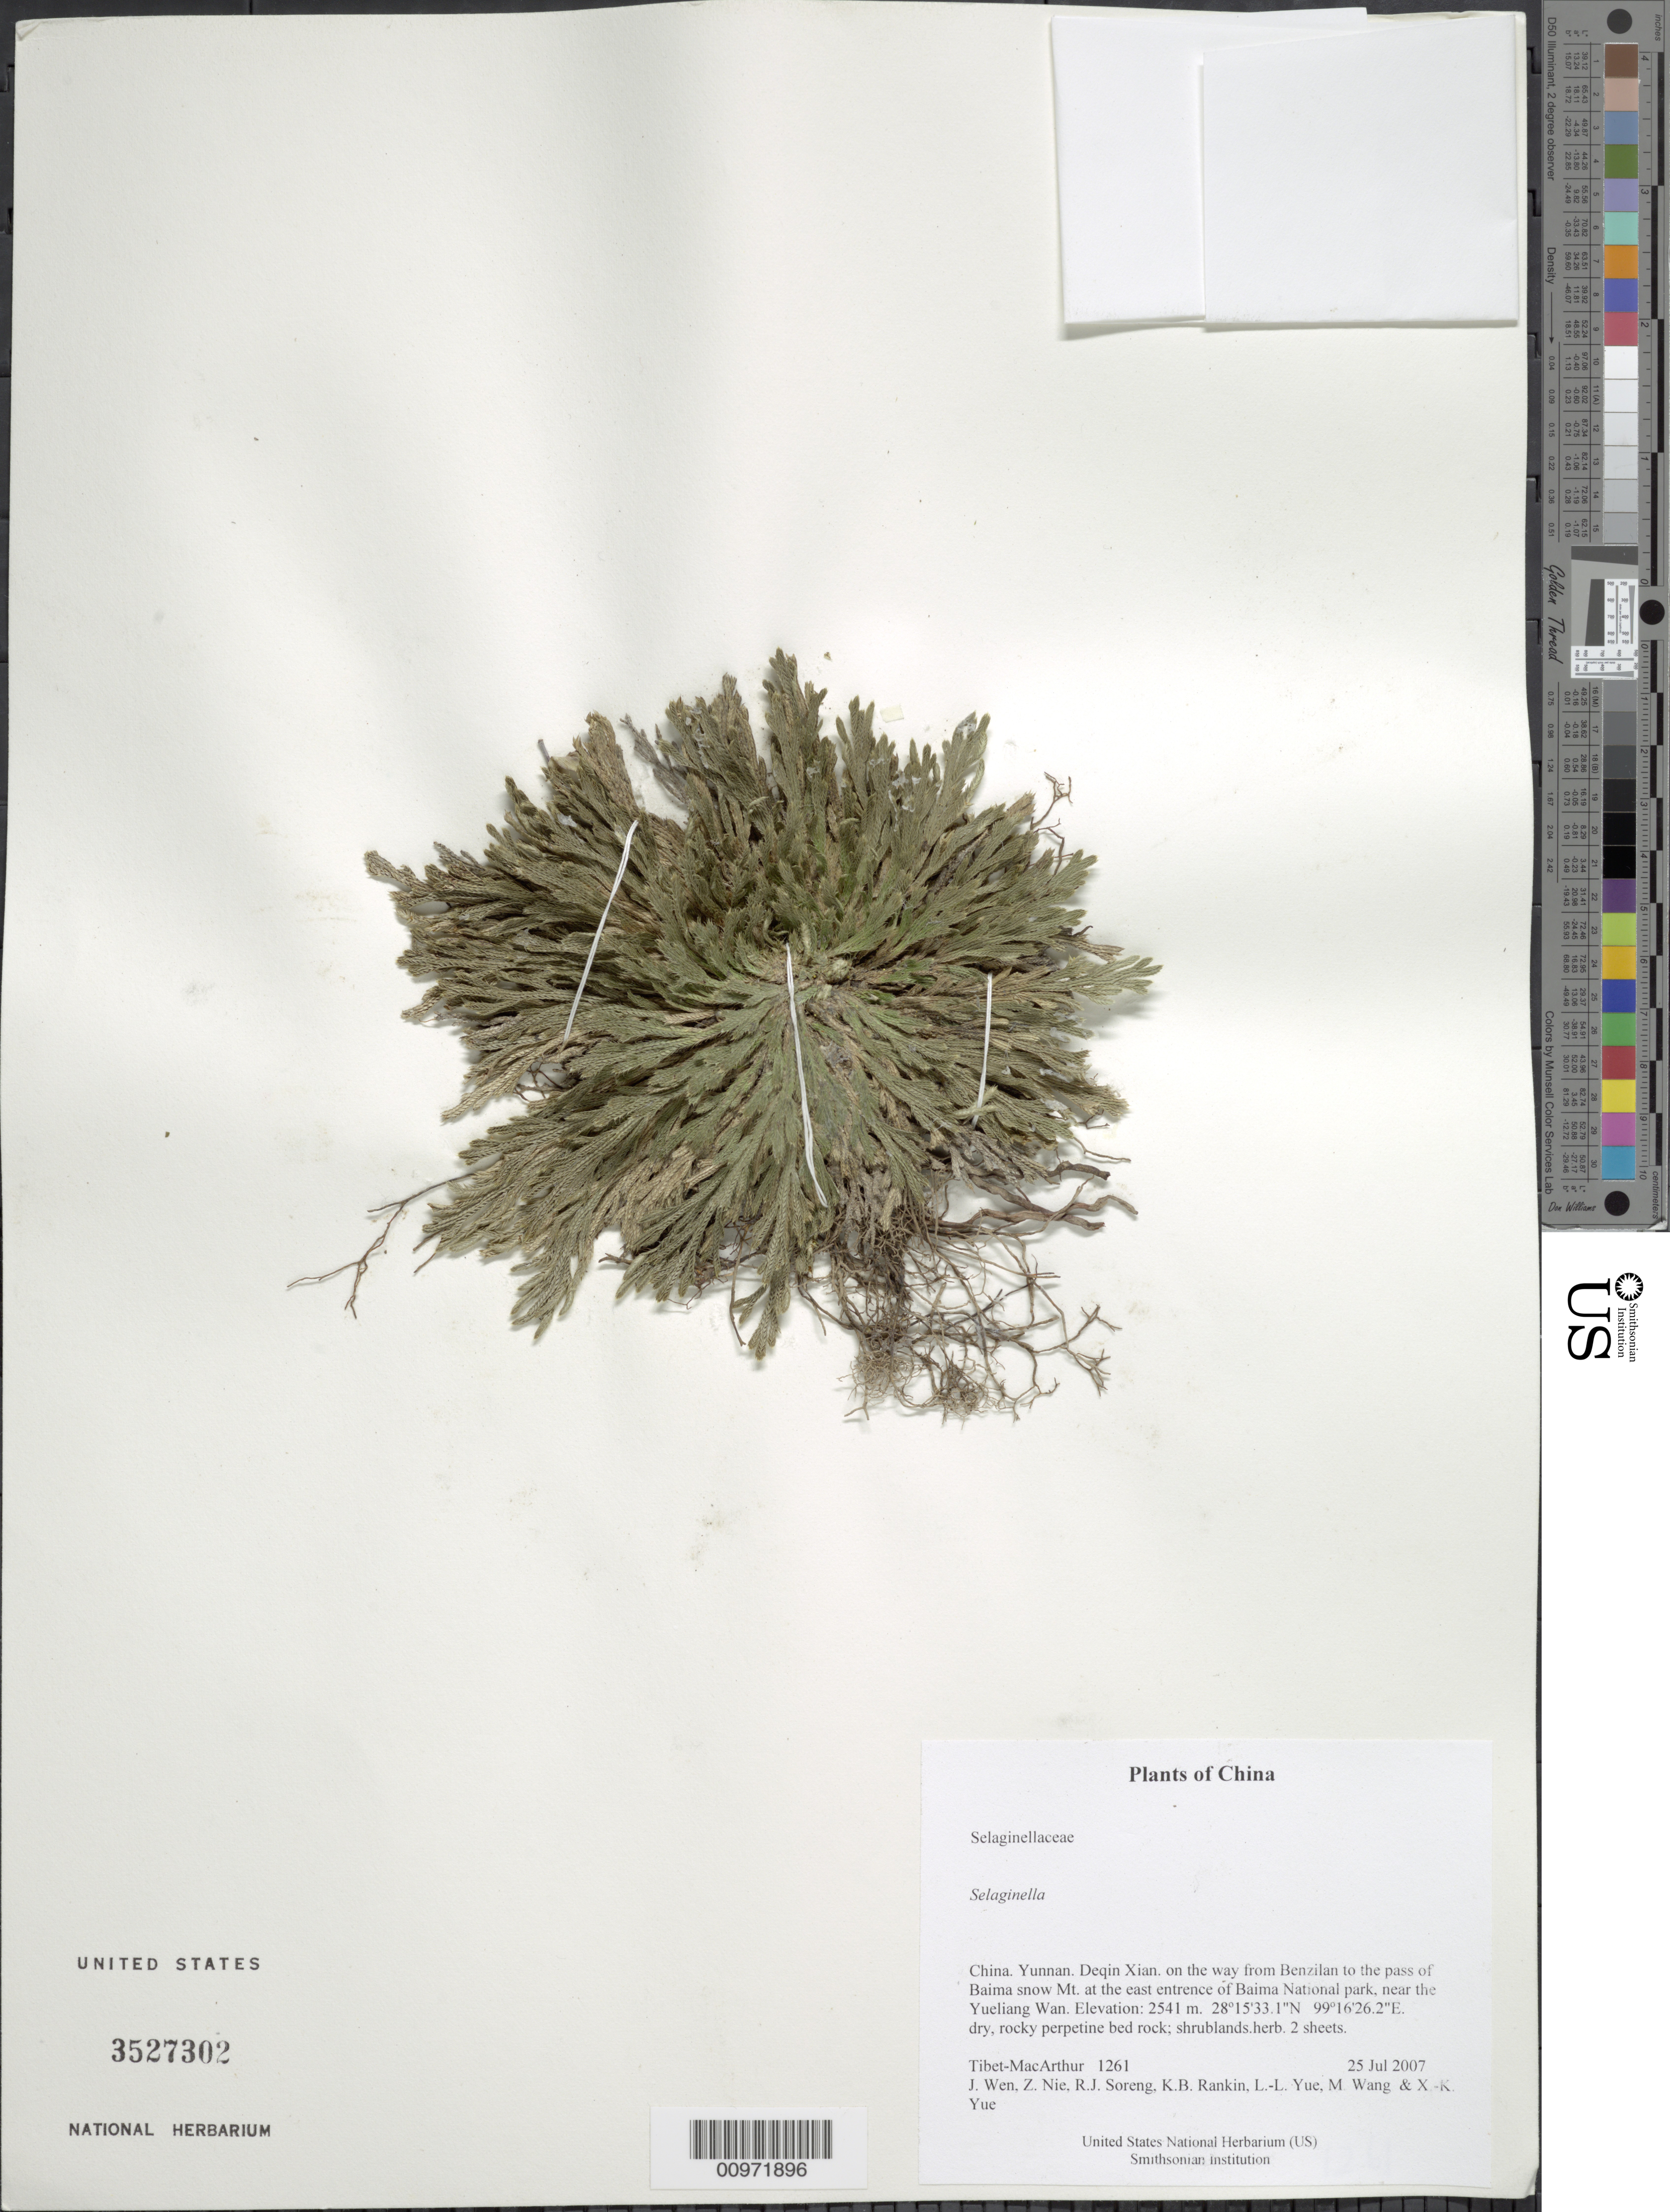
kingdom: Plantae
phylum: Tracheophyta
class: Lycopodiopsida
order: Selaginellales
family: Selaginellaceae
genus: Selaginella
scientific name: Selaginella sp.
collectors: Tibet-MacArthur, J. Wen, Z. Nie, R. J. Soreng, K. Rankin, L. Yue, M. Wang & X. Yue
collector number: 1261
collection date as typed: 25 Jul 2007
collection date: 2007-07-25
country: China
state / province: Yunnan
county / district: Deqin Xian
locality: on the way from Benzilan to the pass of Baima snow Mt. at the east entrence of Baima National park, near the Yueliang Wan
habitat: dry, rocky perpetine bed rock; shrublands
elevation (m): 2541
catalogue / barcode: US 3527302